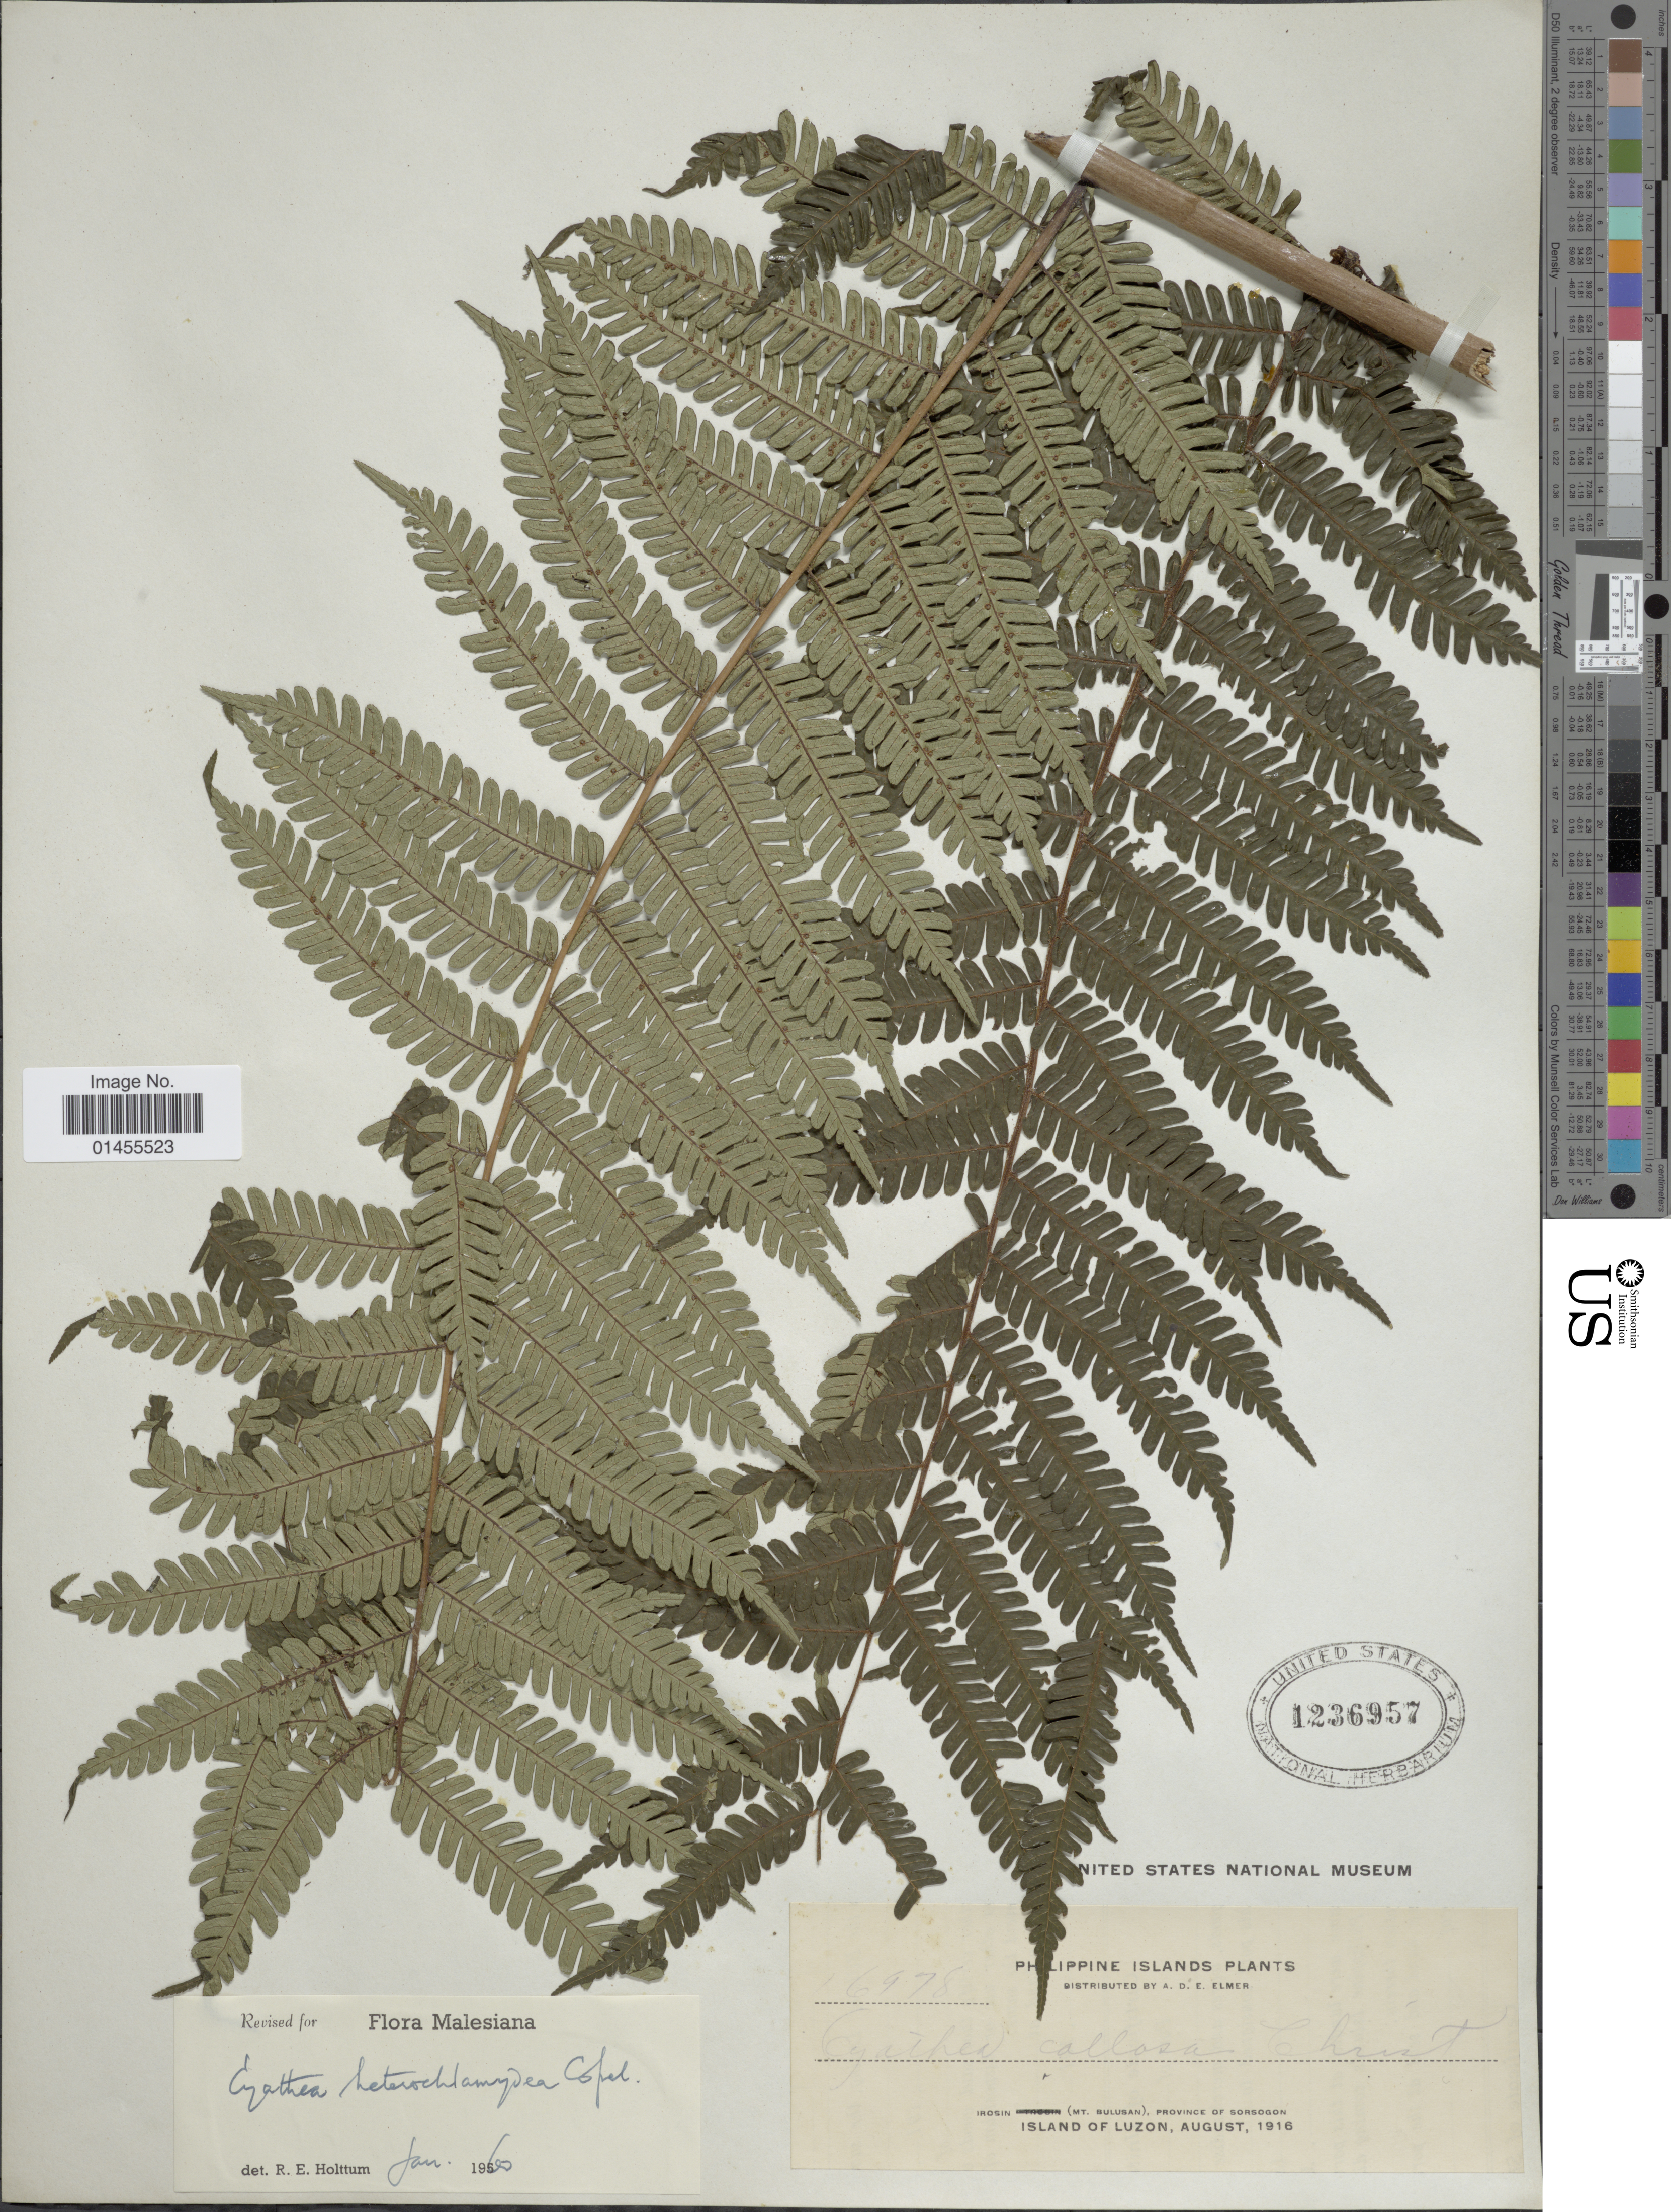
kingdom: Plantae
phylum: Tracheophyta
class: Polypodiopsida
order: Cyatheales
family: Cyatheaceae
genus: Alsophila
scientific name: Alsophila heterochlamydea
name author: (Copel.) R.M. Tryon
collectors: A. D. E. Elmer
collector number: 16978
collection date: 1916-08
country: Philippines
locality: Philippines Islands. Irosin (Mt. Sulusan), Province of Sorsogon. Island of Luzon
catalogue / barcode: US 1236957